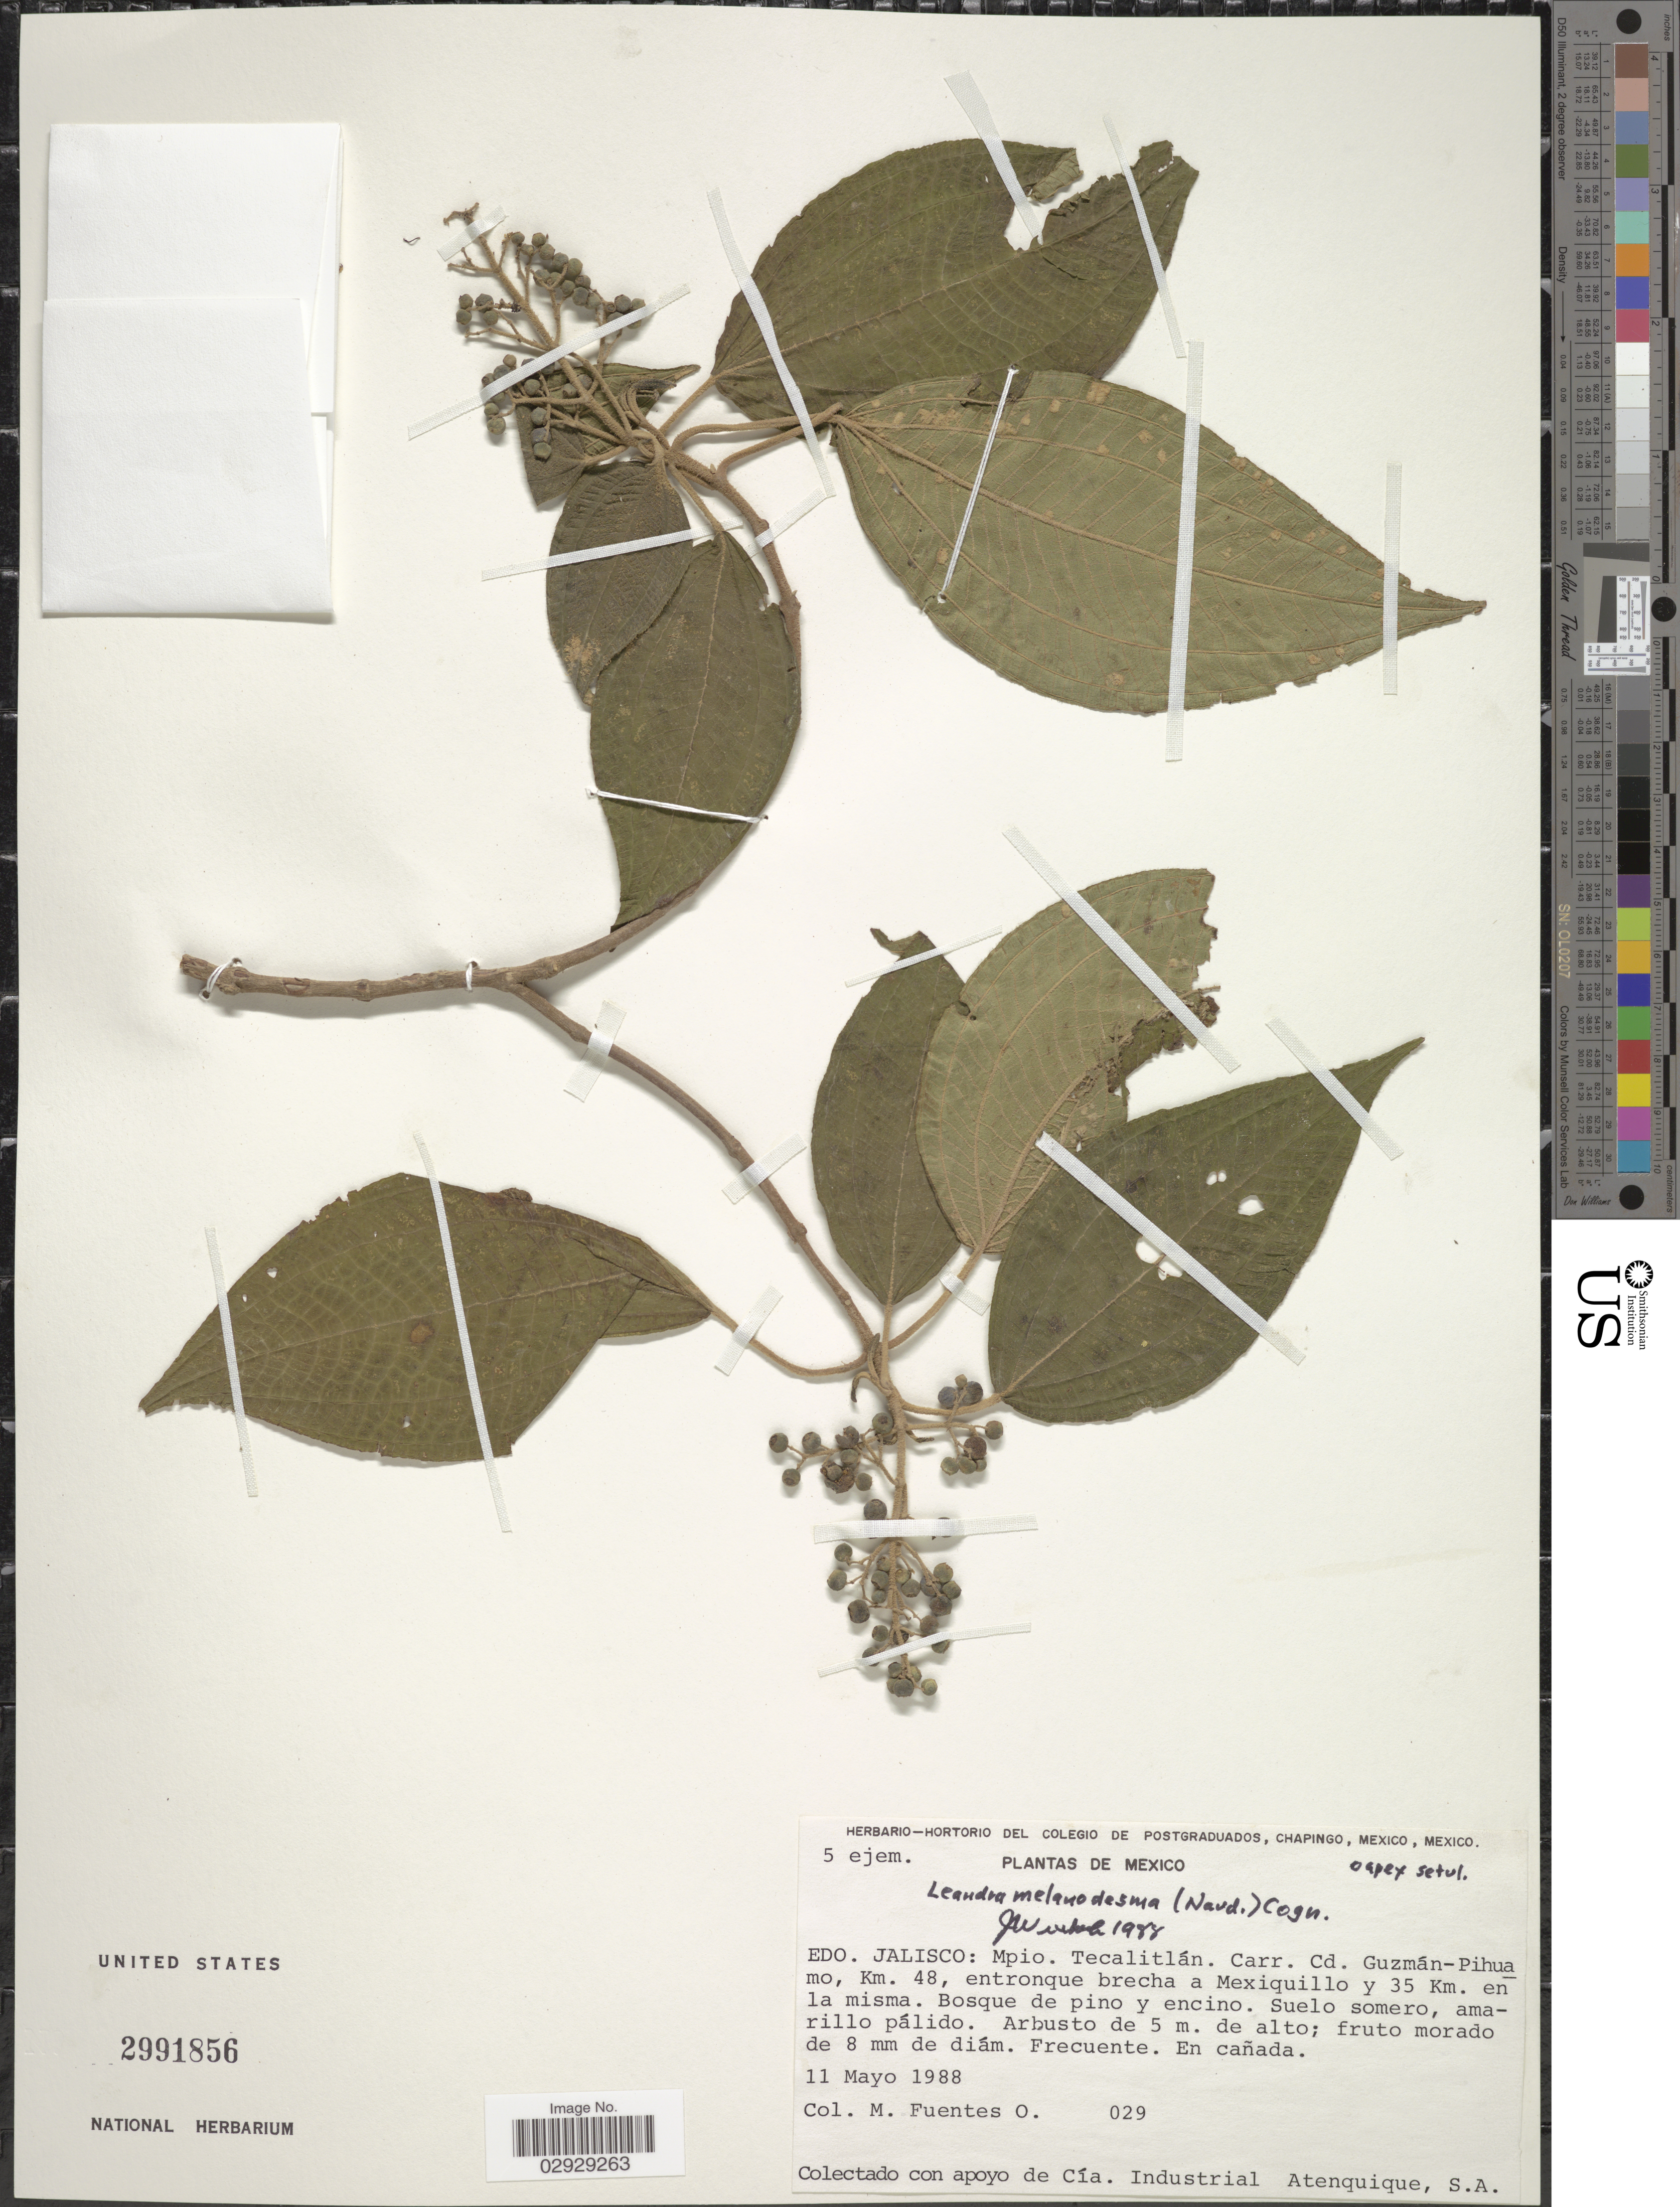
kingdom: Plantae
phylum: Tracheophyta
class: Magnoliopsida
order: Myrtales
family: Melastomataceae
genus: Leandra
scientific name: Leandra melanodesma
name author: (Naudin) Cogn.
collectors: M. Fuentes O.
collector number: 029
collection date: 1988-05-11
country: Mexico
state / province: Jalisco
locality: Mpio. Tecalitlán. Carr. Cd. Guzmán-Pihuamo, Km. 48, entronque brecha a Mexiquillo y 35 Km. en la misma.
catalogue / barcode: US 2991856